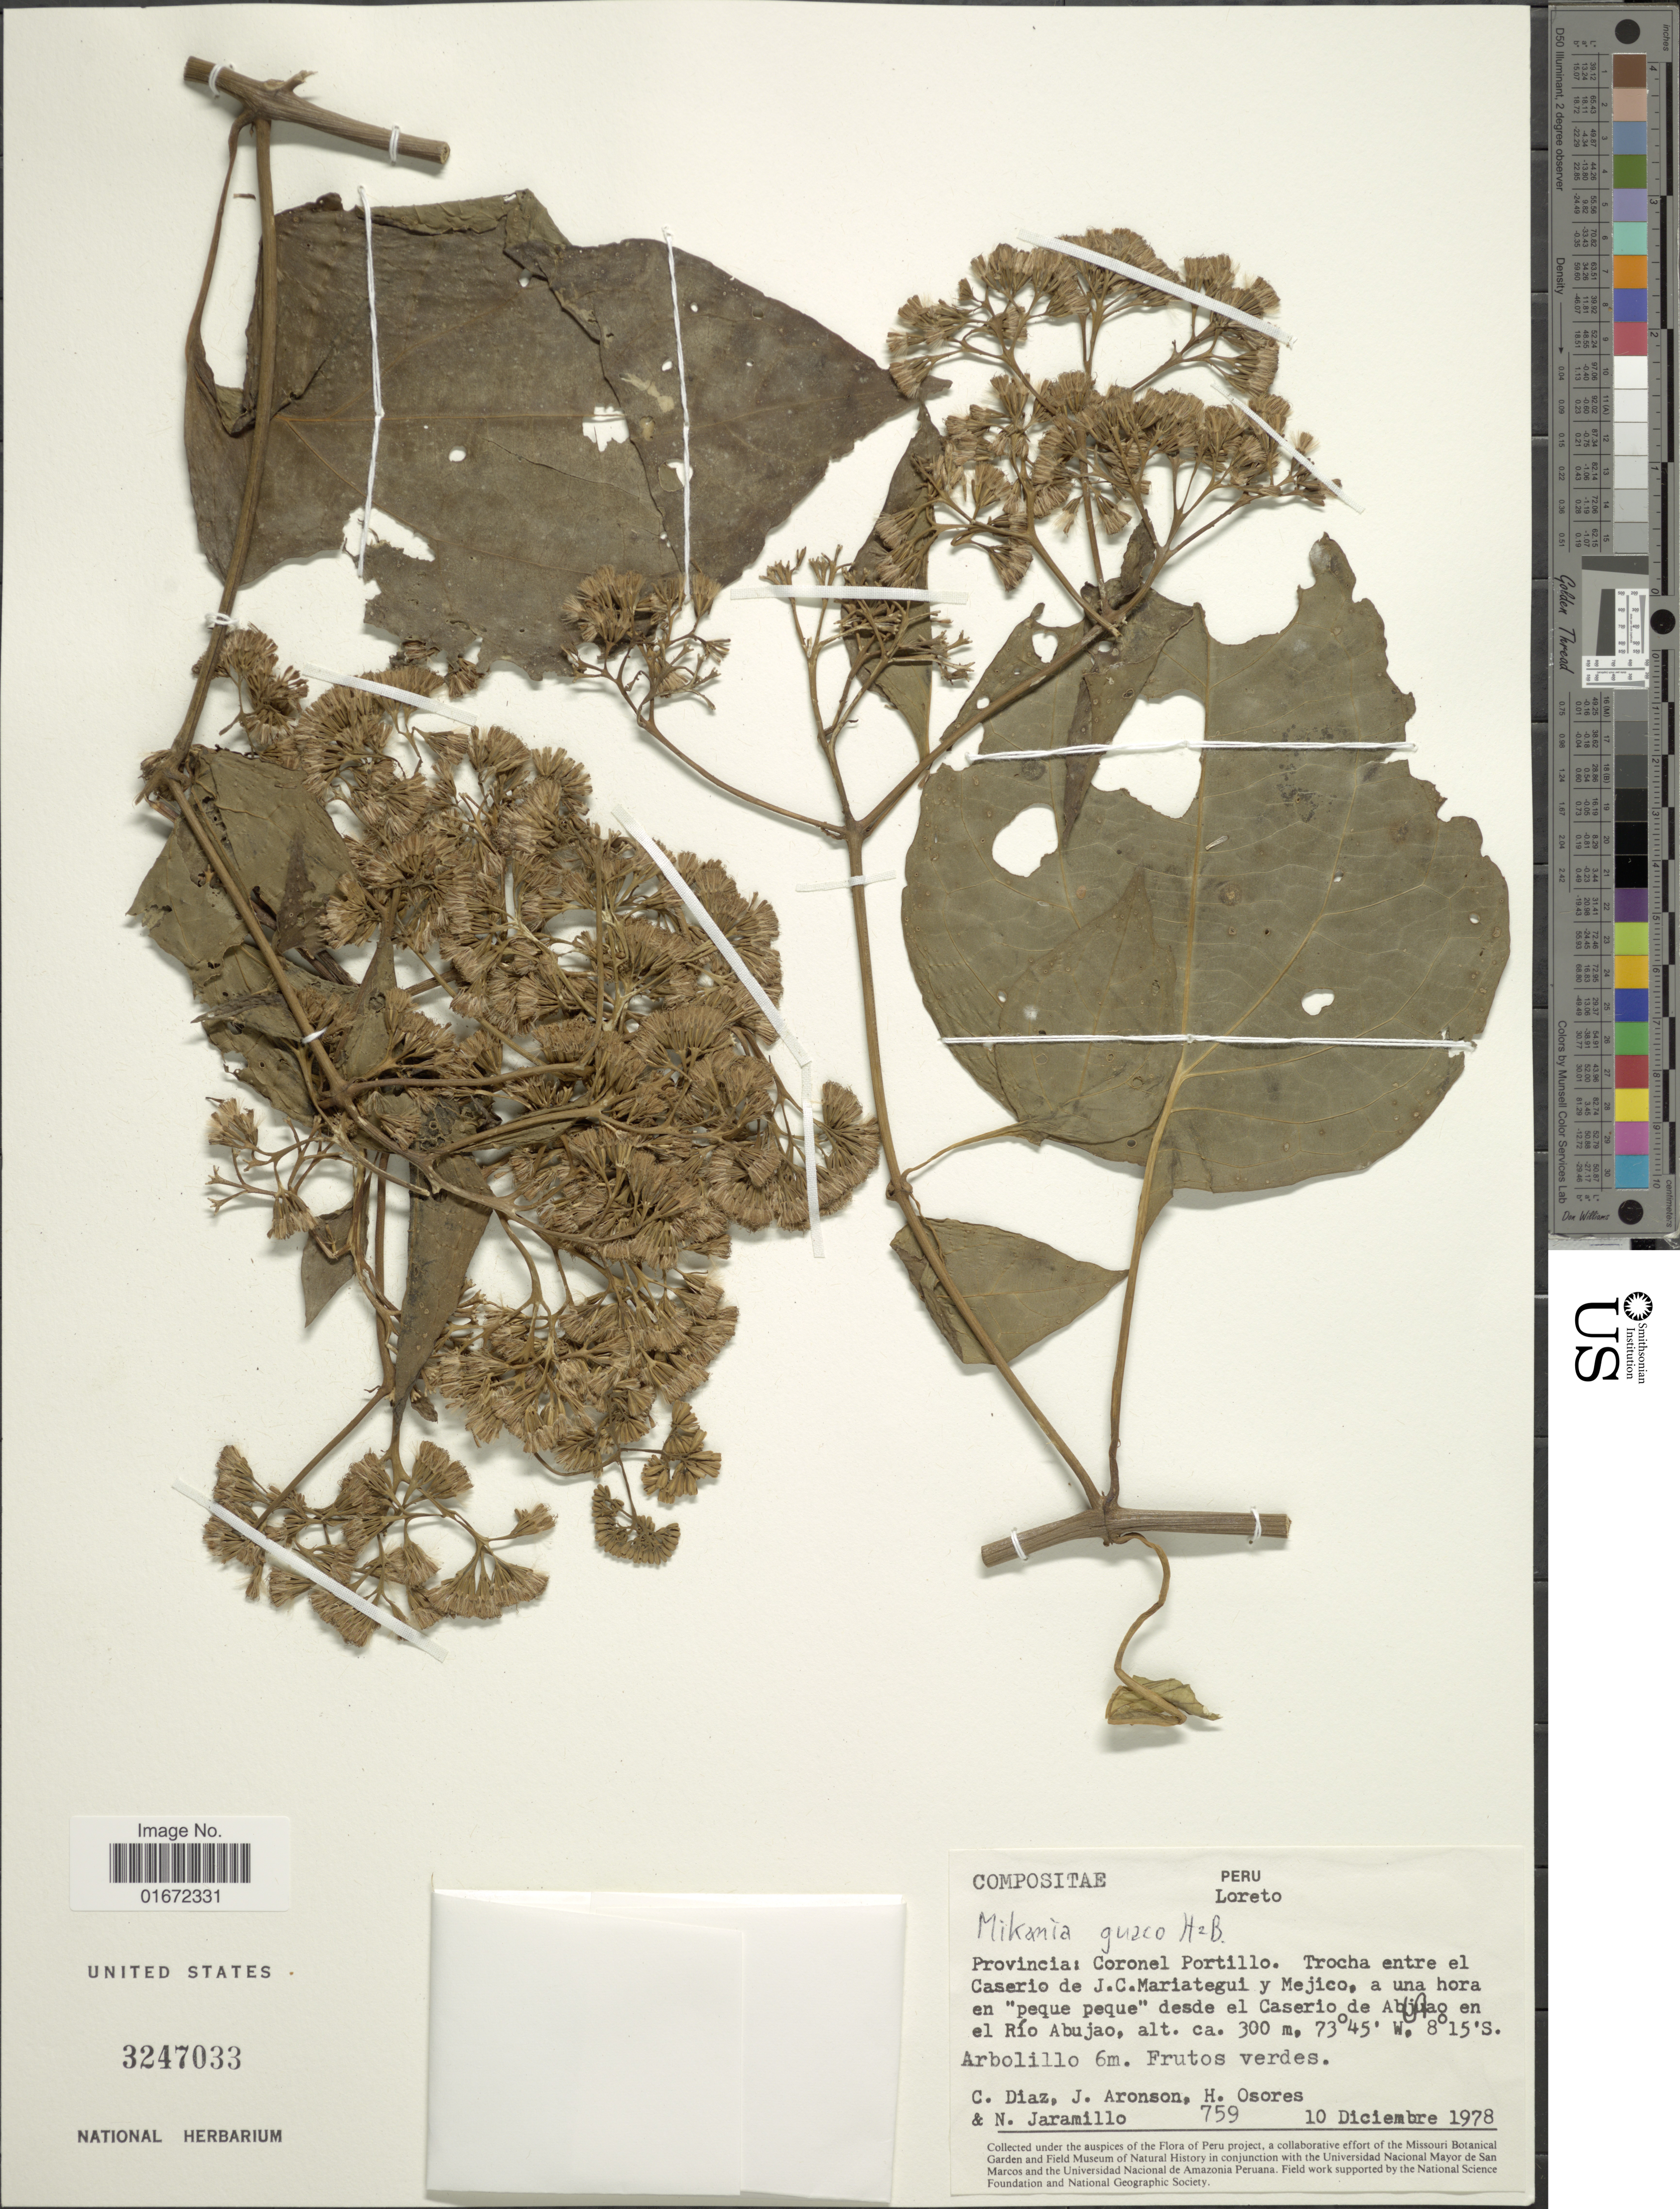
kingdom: Plantae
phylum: Tracheophyta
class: Magnoliopsida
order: Asterales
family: Asteraceae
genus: Mikania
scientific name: Mikania guaco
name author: Humb. & Bonpl.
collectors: C. Díaz, J. Aronson, H. Osores & N. Jaramillo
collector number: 759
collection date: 1978-12-10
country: Peru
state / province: Loreto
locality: Trocha entre el Caserio de J.C. Mariategui y Mejico, a una hora en "peque peque" desde el Caserio de Abujao en el Río Abujao, Provincia Coronel Portillo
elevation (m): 300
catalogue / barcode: US 3247033